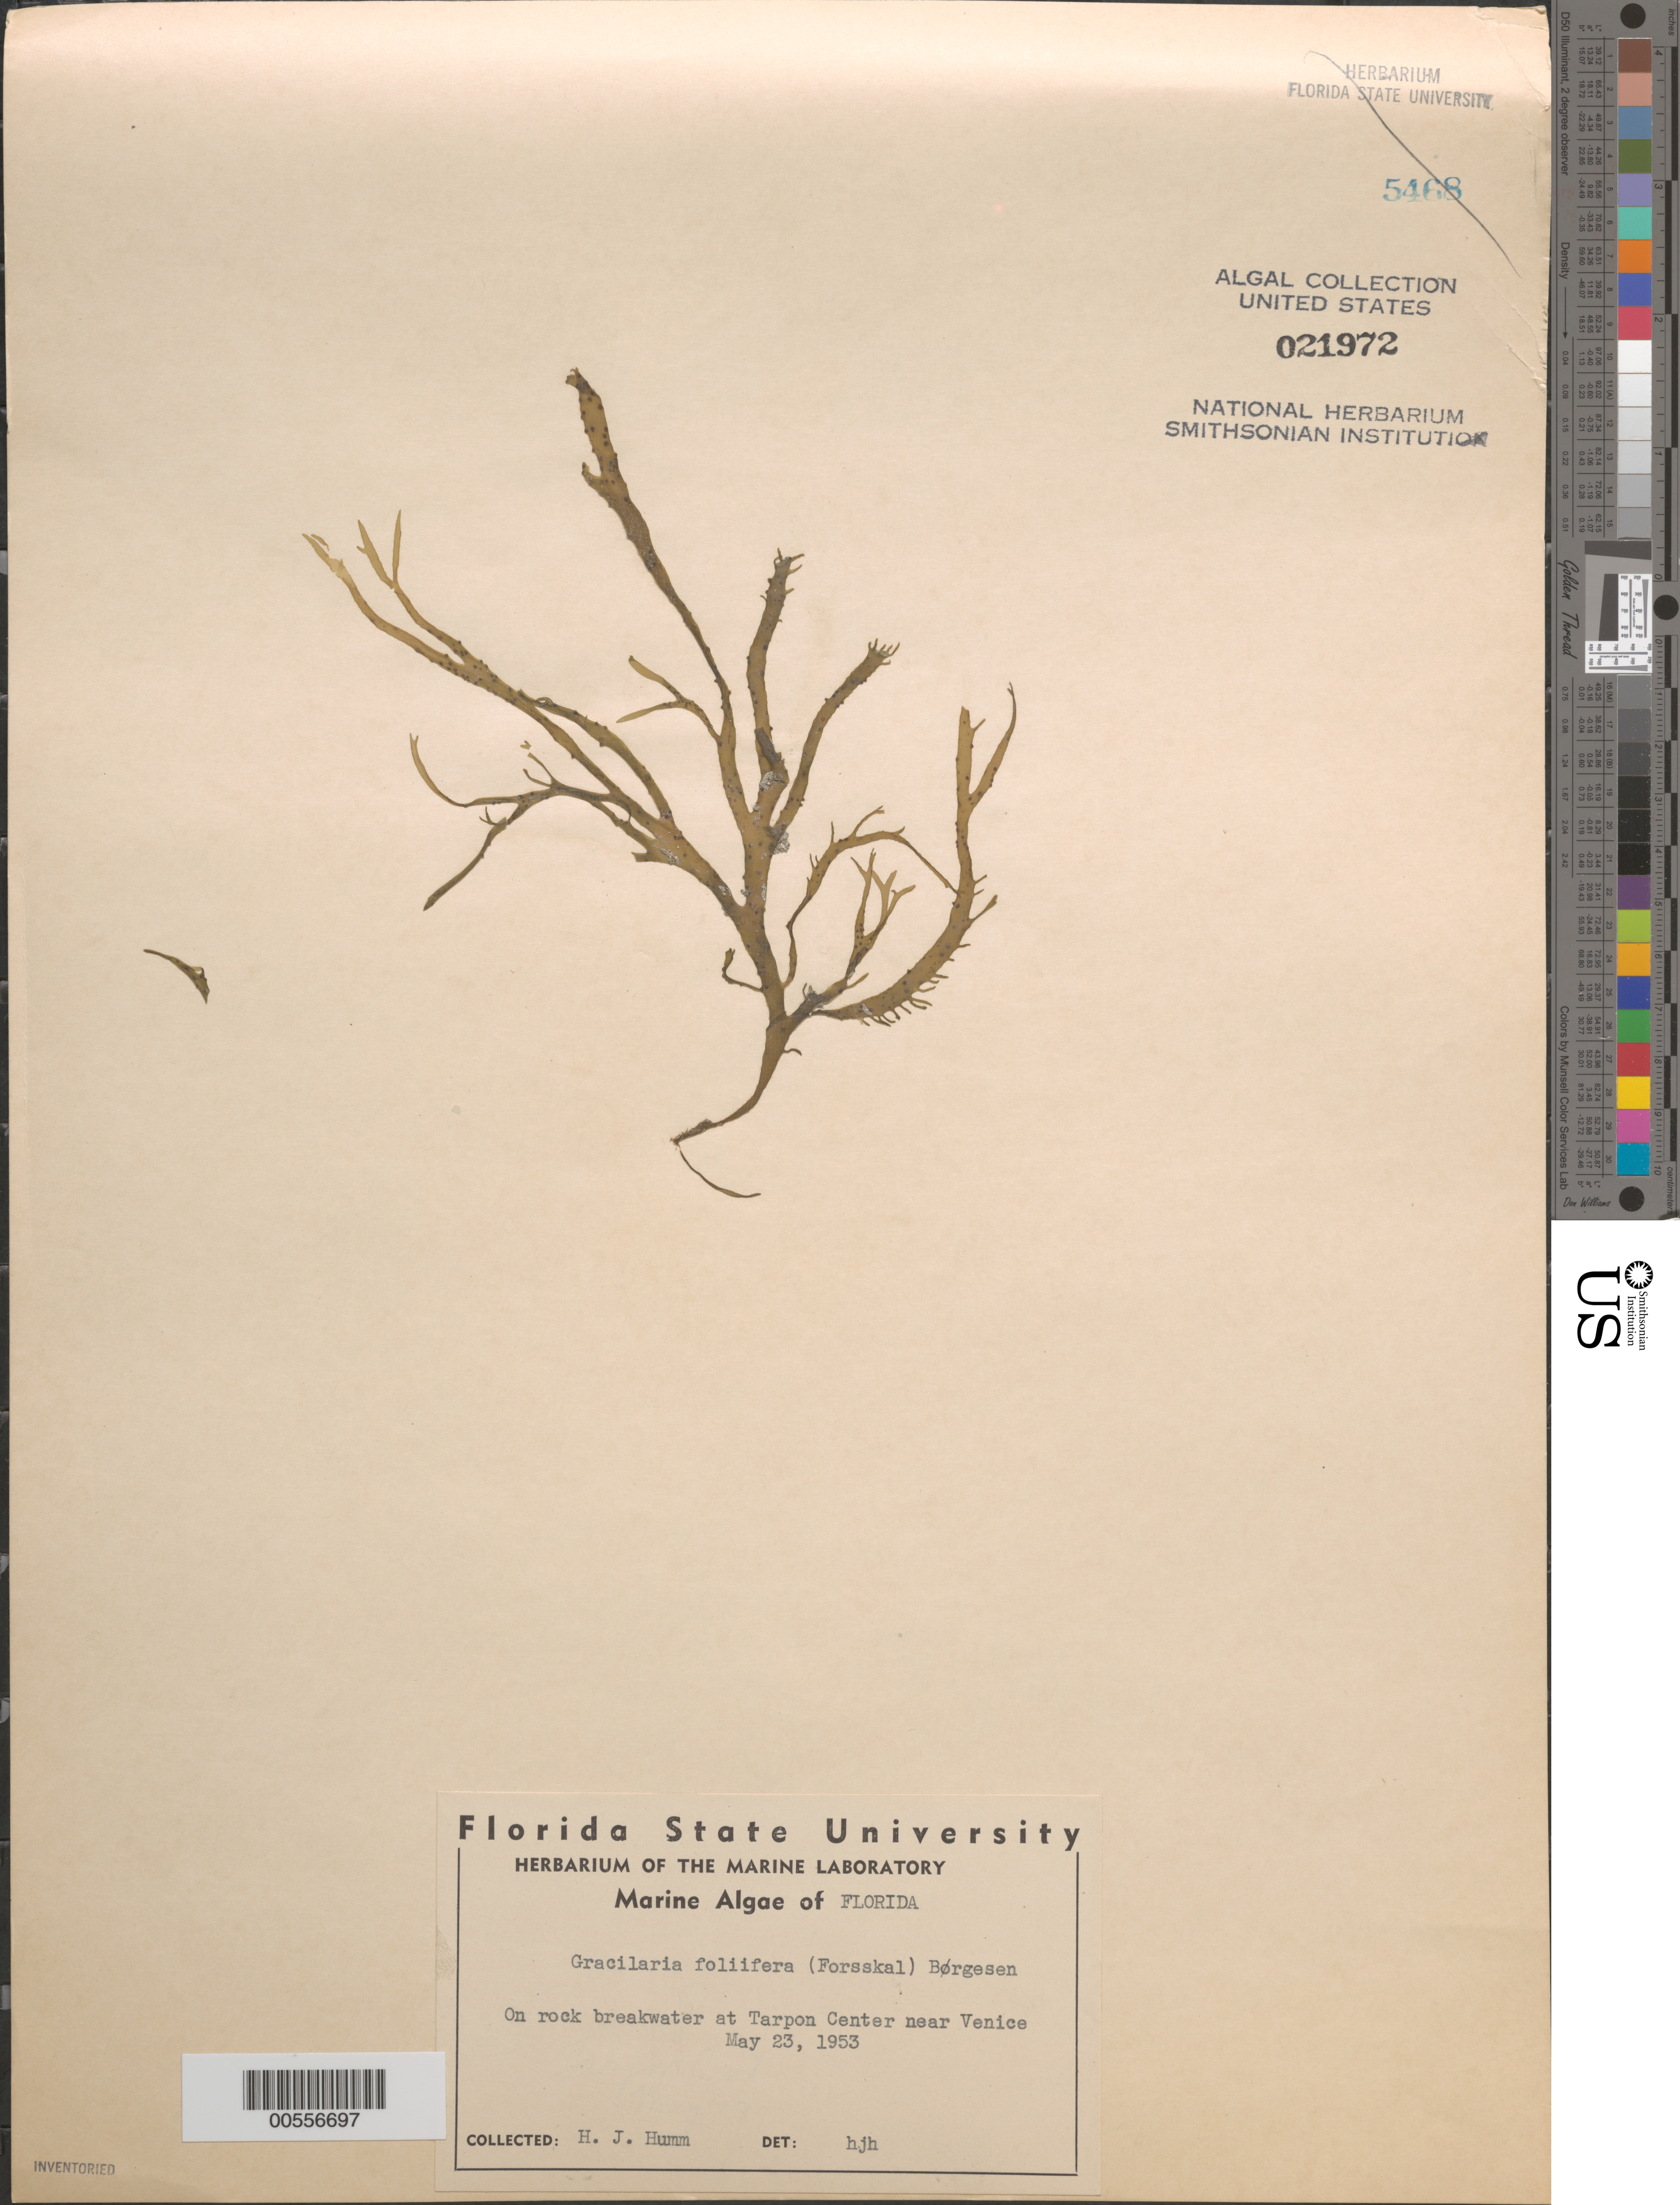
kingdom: Plantae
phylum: Rhodophyta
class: Florideophyceae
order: Gracilariales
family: Gracilariaceae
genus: Gracilaria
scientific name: Gracilaria foliifera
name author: (Forssk.) Børgesen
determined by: Humm, Harold J.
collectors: H. J. Humm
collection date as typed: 23 May 1953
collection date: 1953-05-23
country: United States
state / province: Florida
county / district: Sarasota County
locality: Tarpon Center near Venice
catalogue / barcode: US 21972